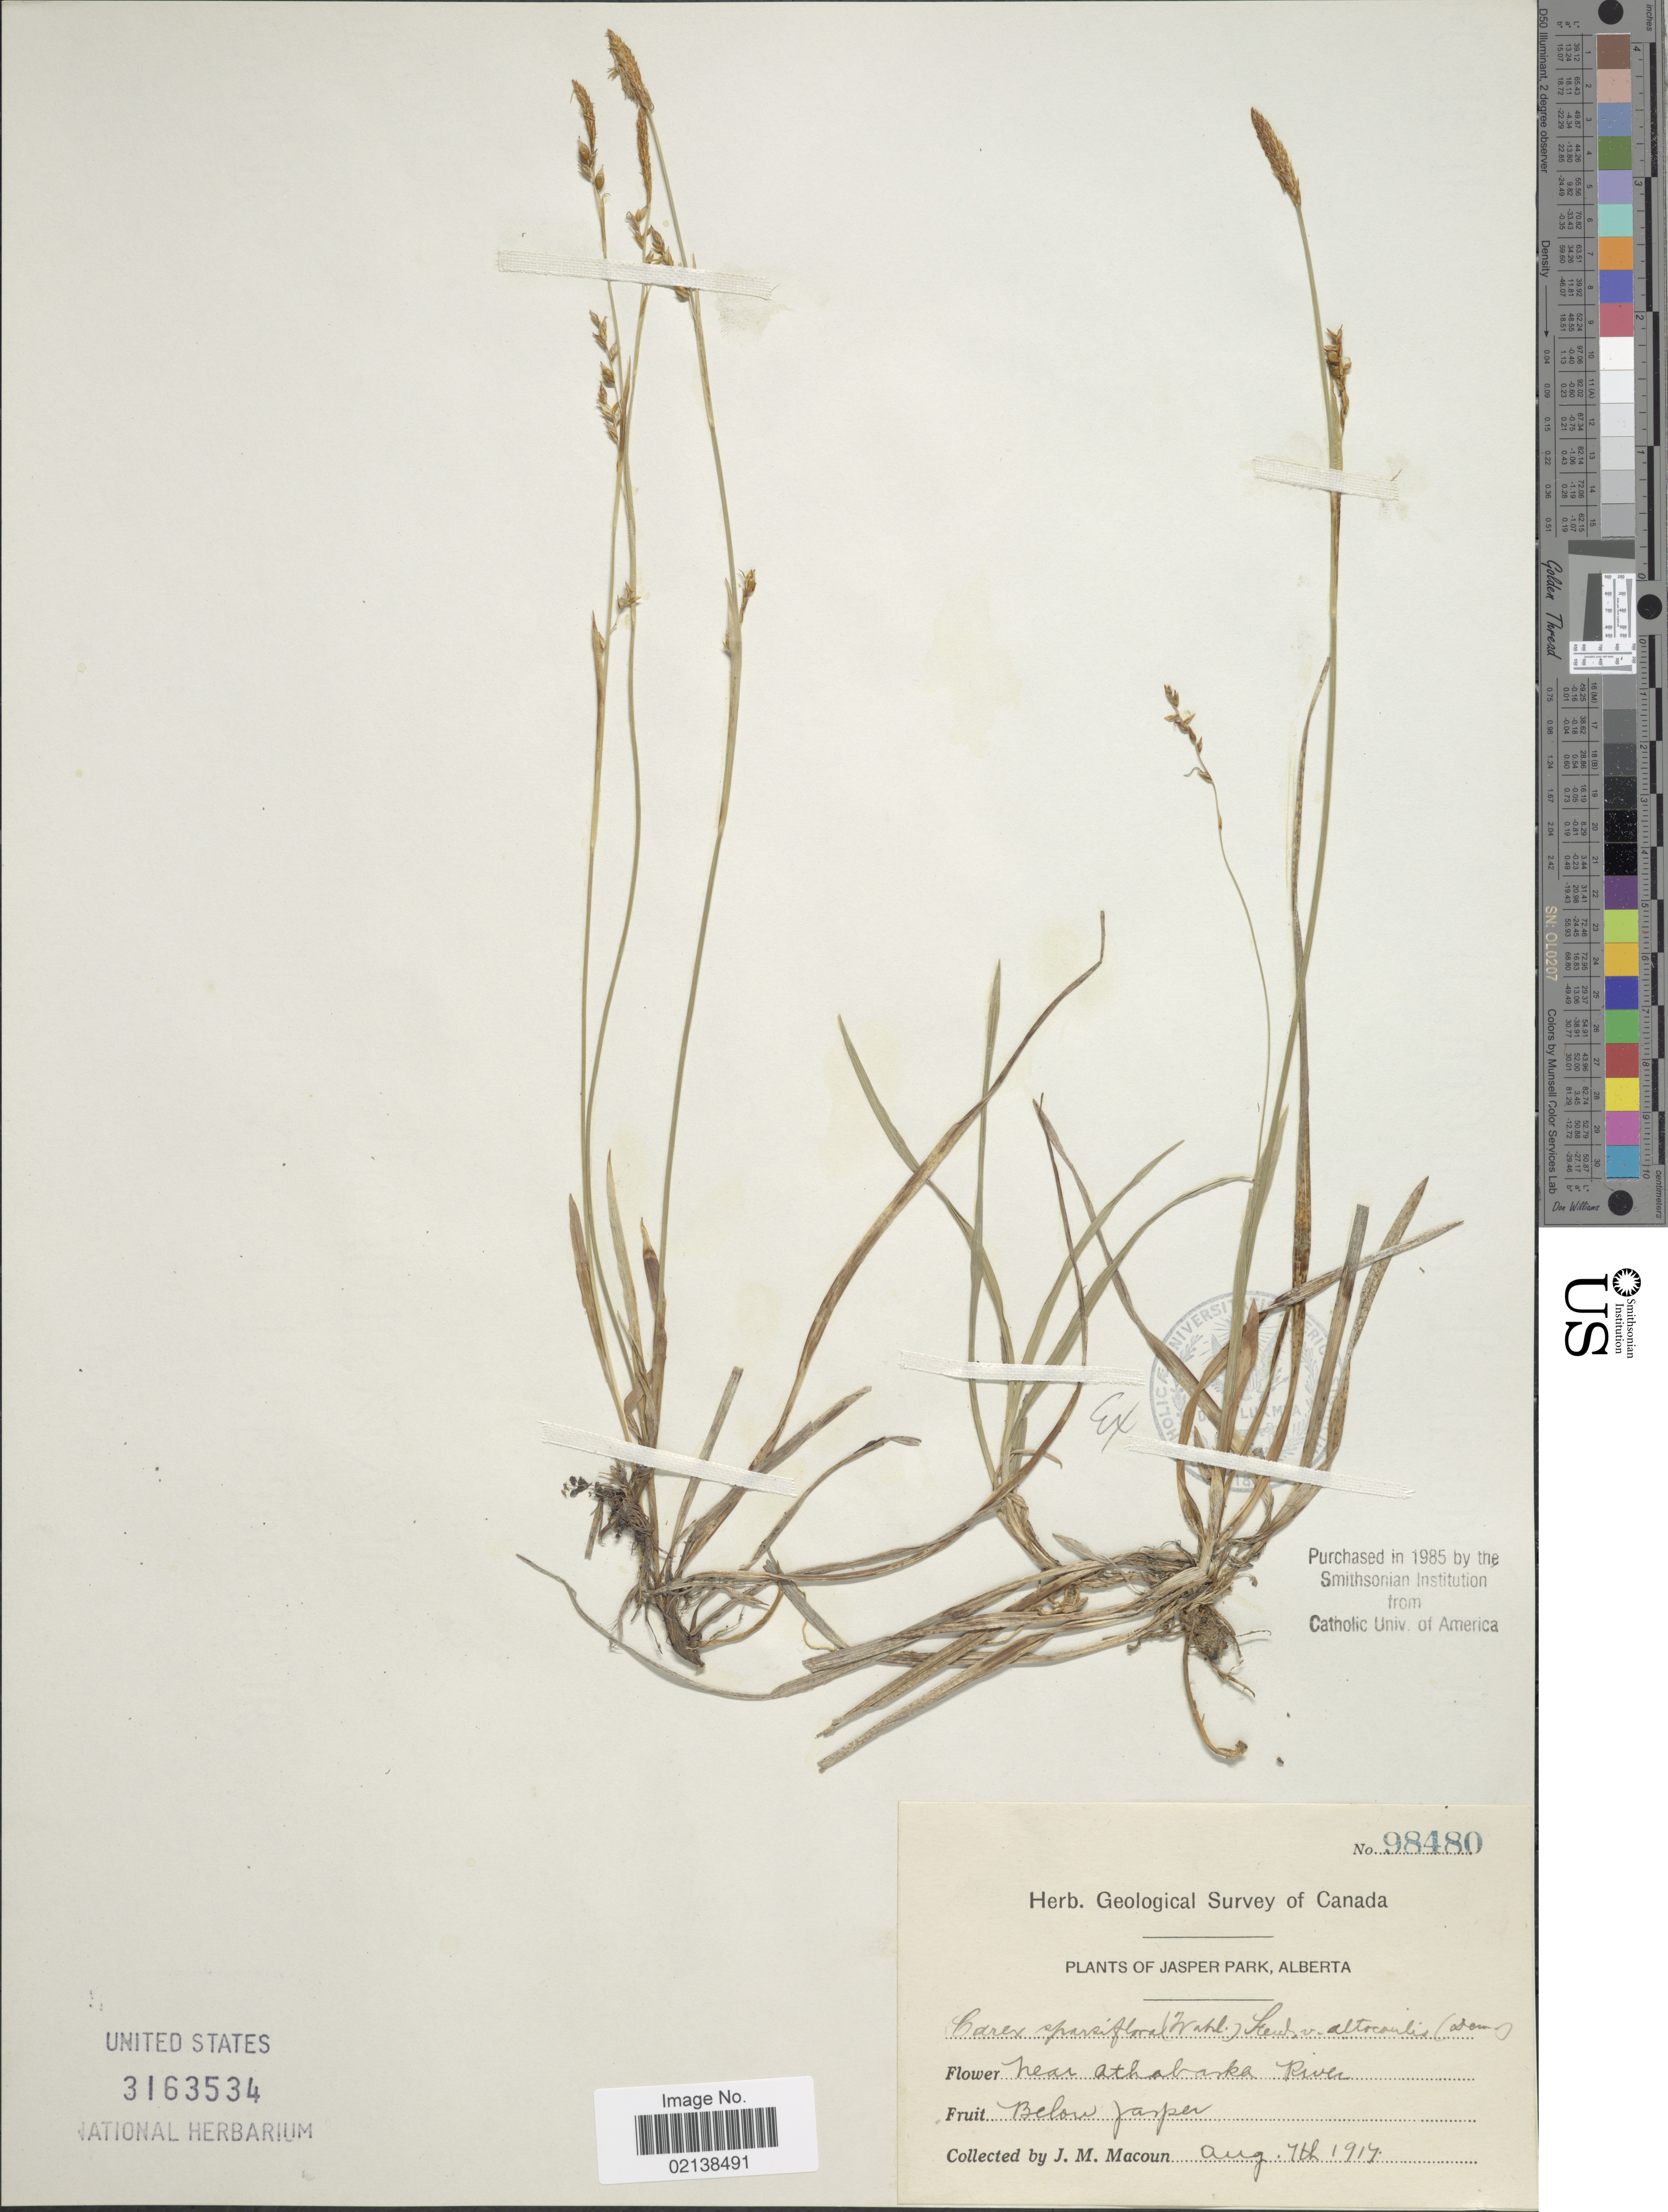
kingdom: Plantae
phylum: Tracheophyta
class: Liliopsida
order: Poales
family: Cyperaceae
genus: Carex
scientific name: Carex vaginata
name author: Tausch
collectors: J. M. Macoun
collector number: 98480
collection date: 1917-08-07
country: Canada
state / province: Alberta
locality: Jasper Park, near Athabaka River, below Jasper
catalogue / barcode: US 3163534